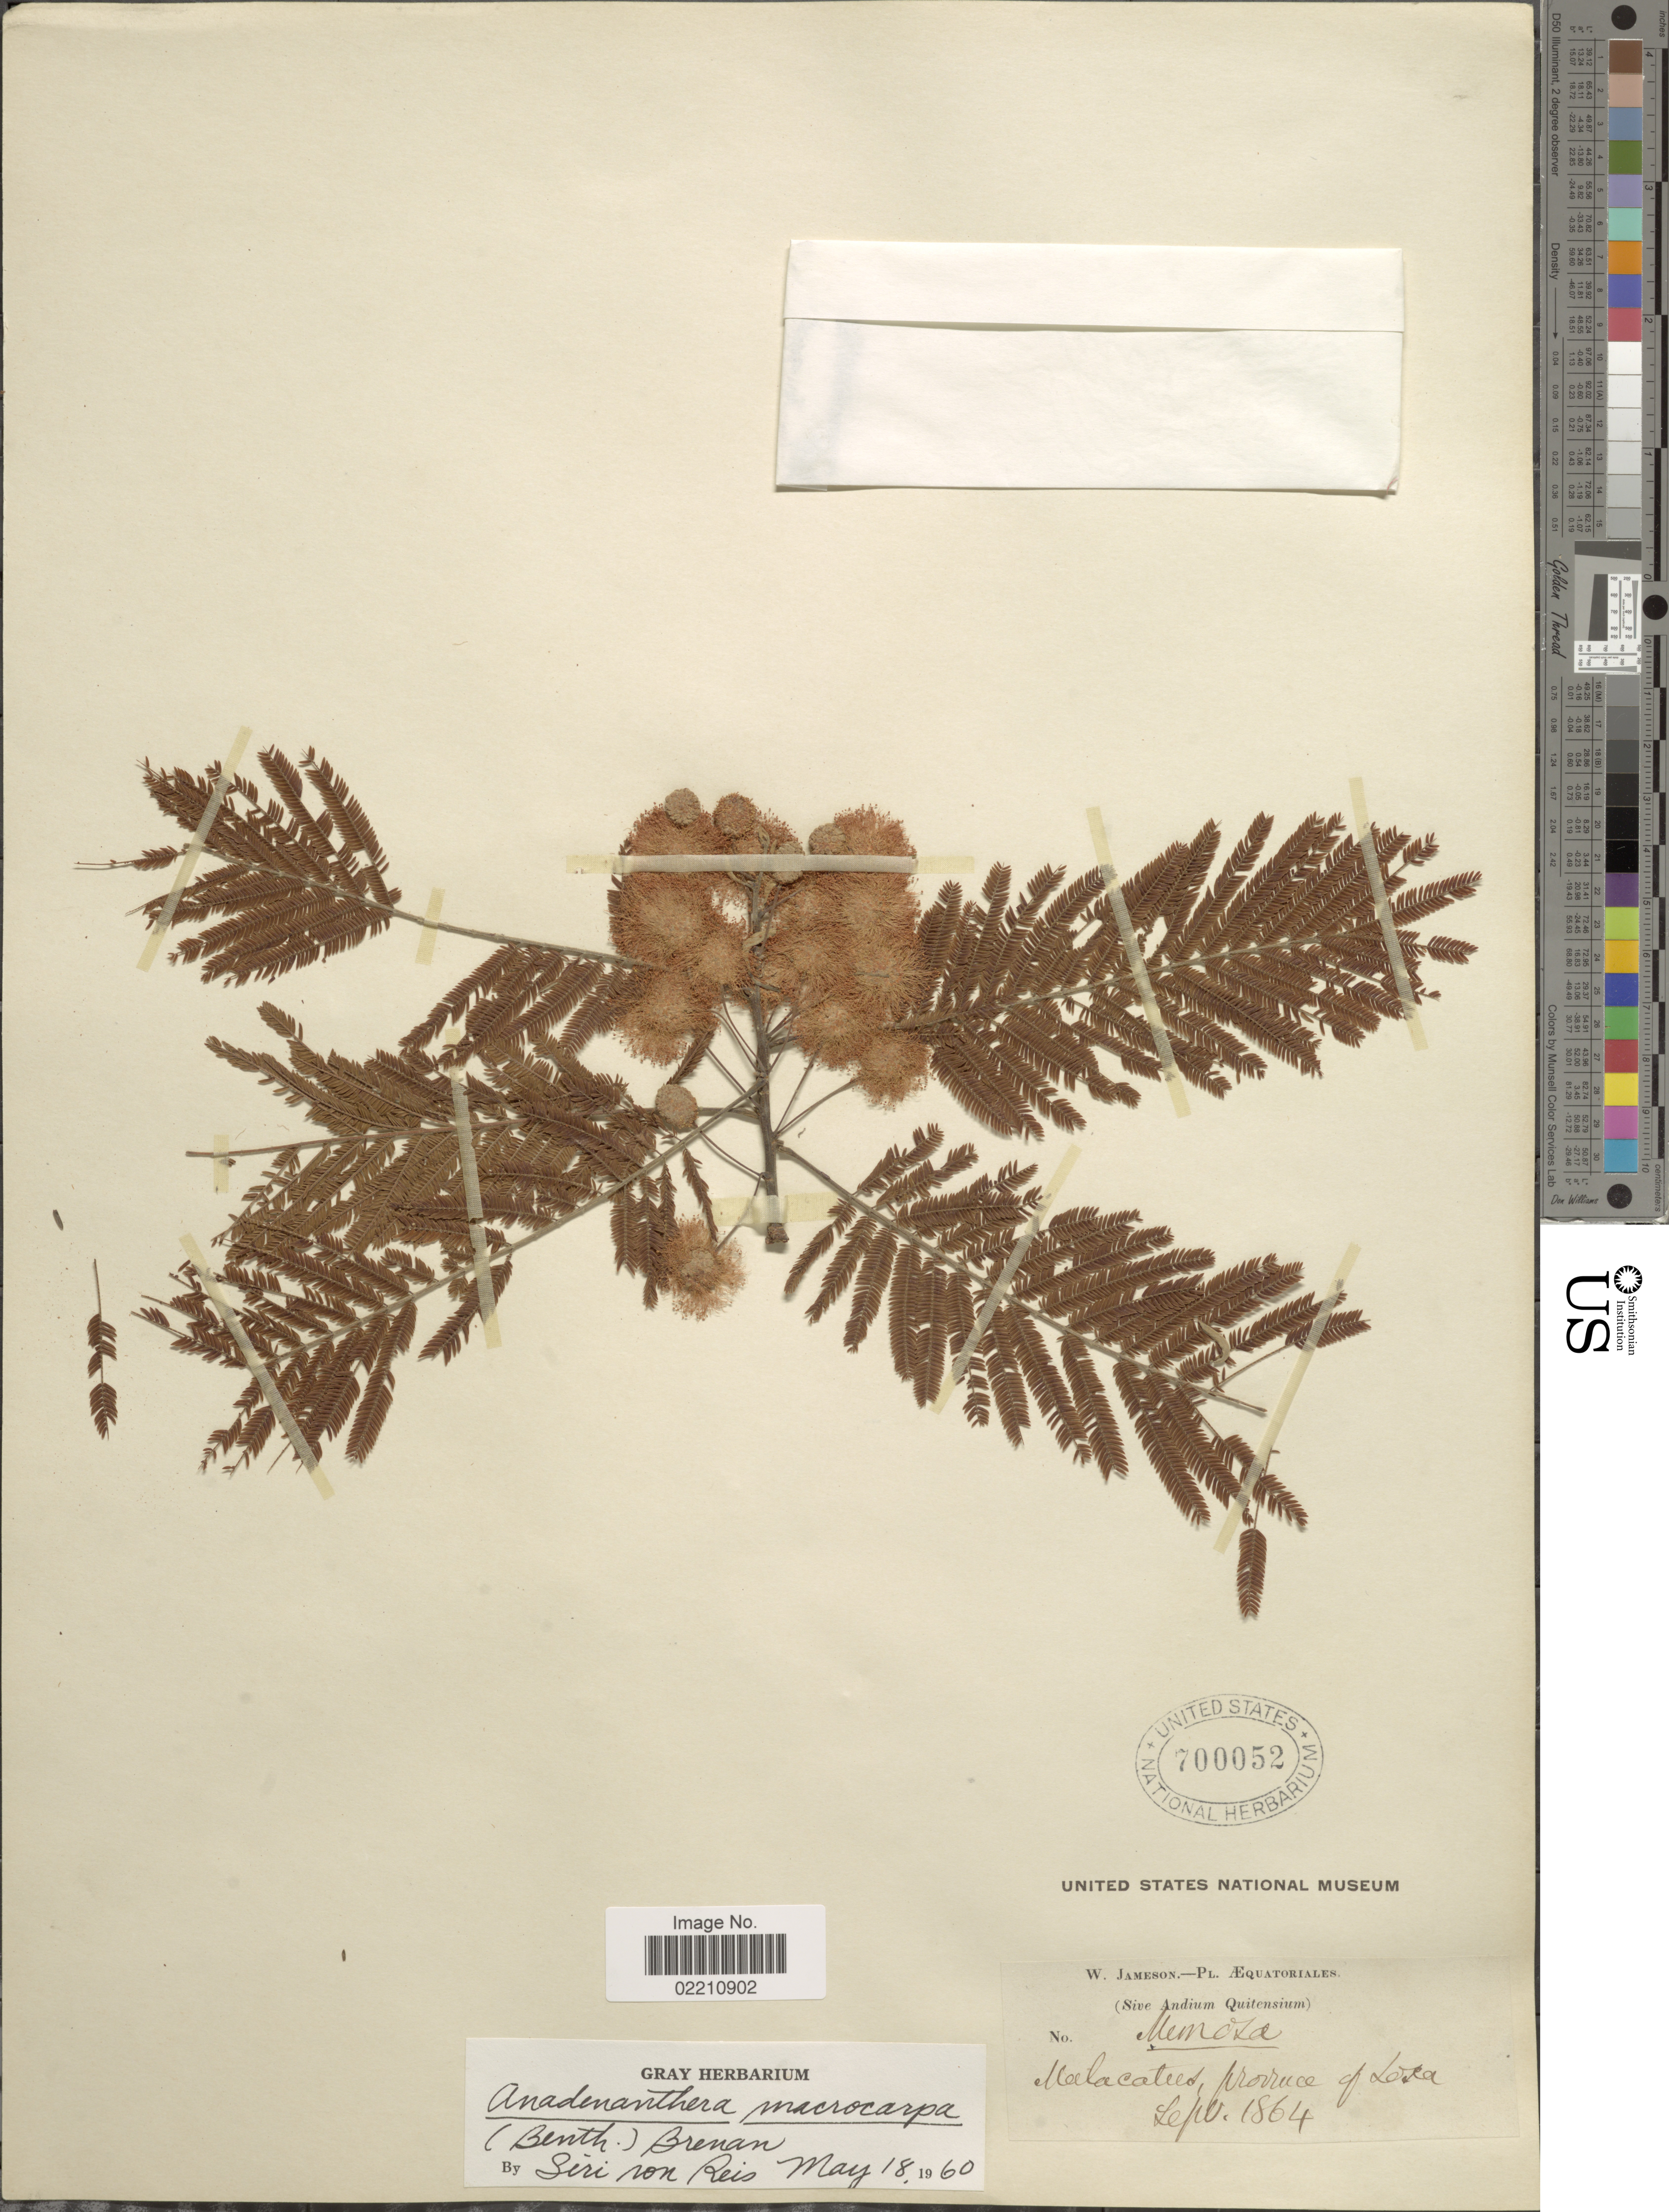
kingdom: Plantae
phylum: Tracheophyta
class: Magnoliopsida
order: Fabales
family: Fabaceae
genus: Anadenanthera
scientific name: Anadenanthera macrocarpa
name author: (Benth.) Brenan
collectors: W. Jameson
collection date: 1864-09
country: Ecuador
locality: Equatoriales. (Sive Andium Quitensium)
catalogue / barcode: US 700052